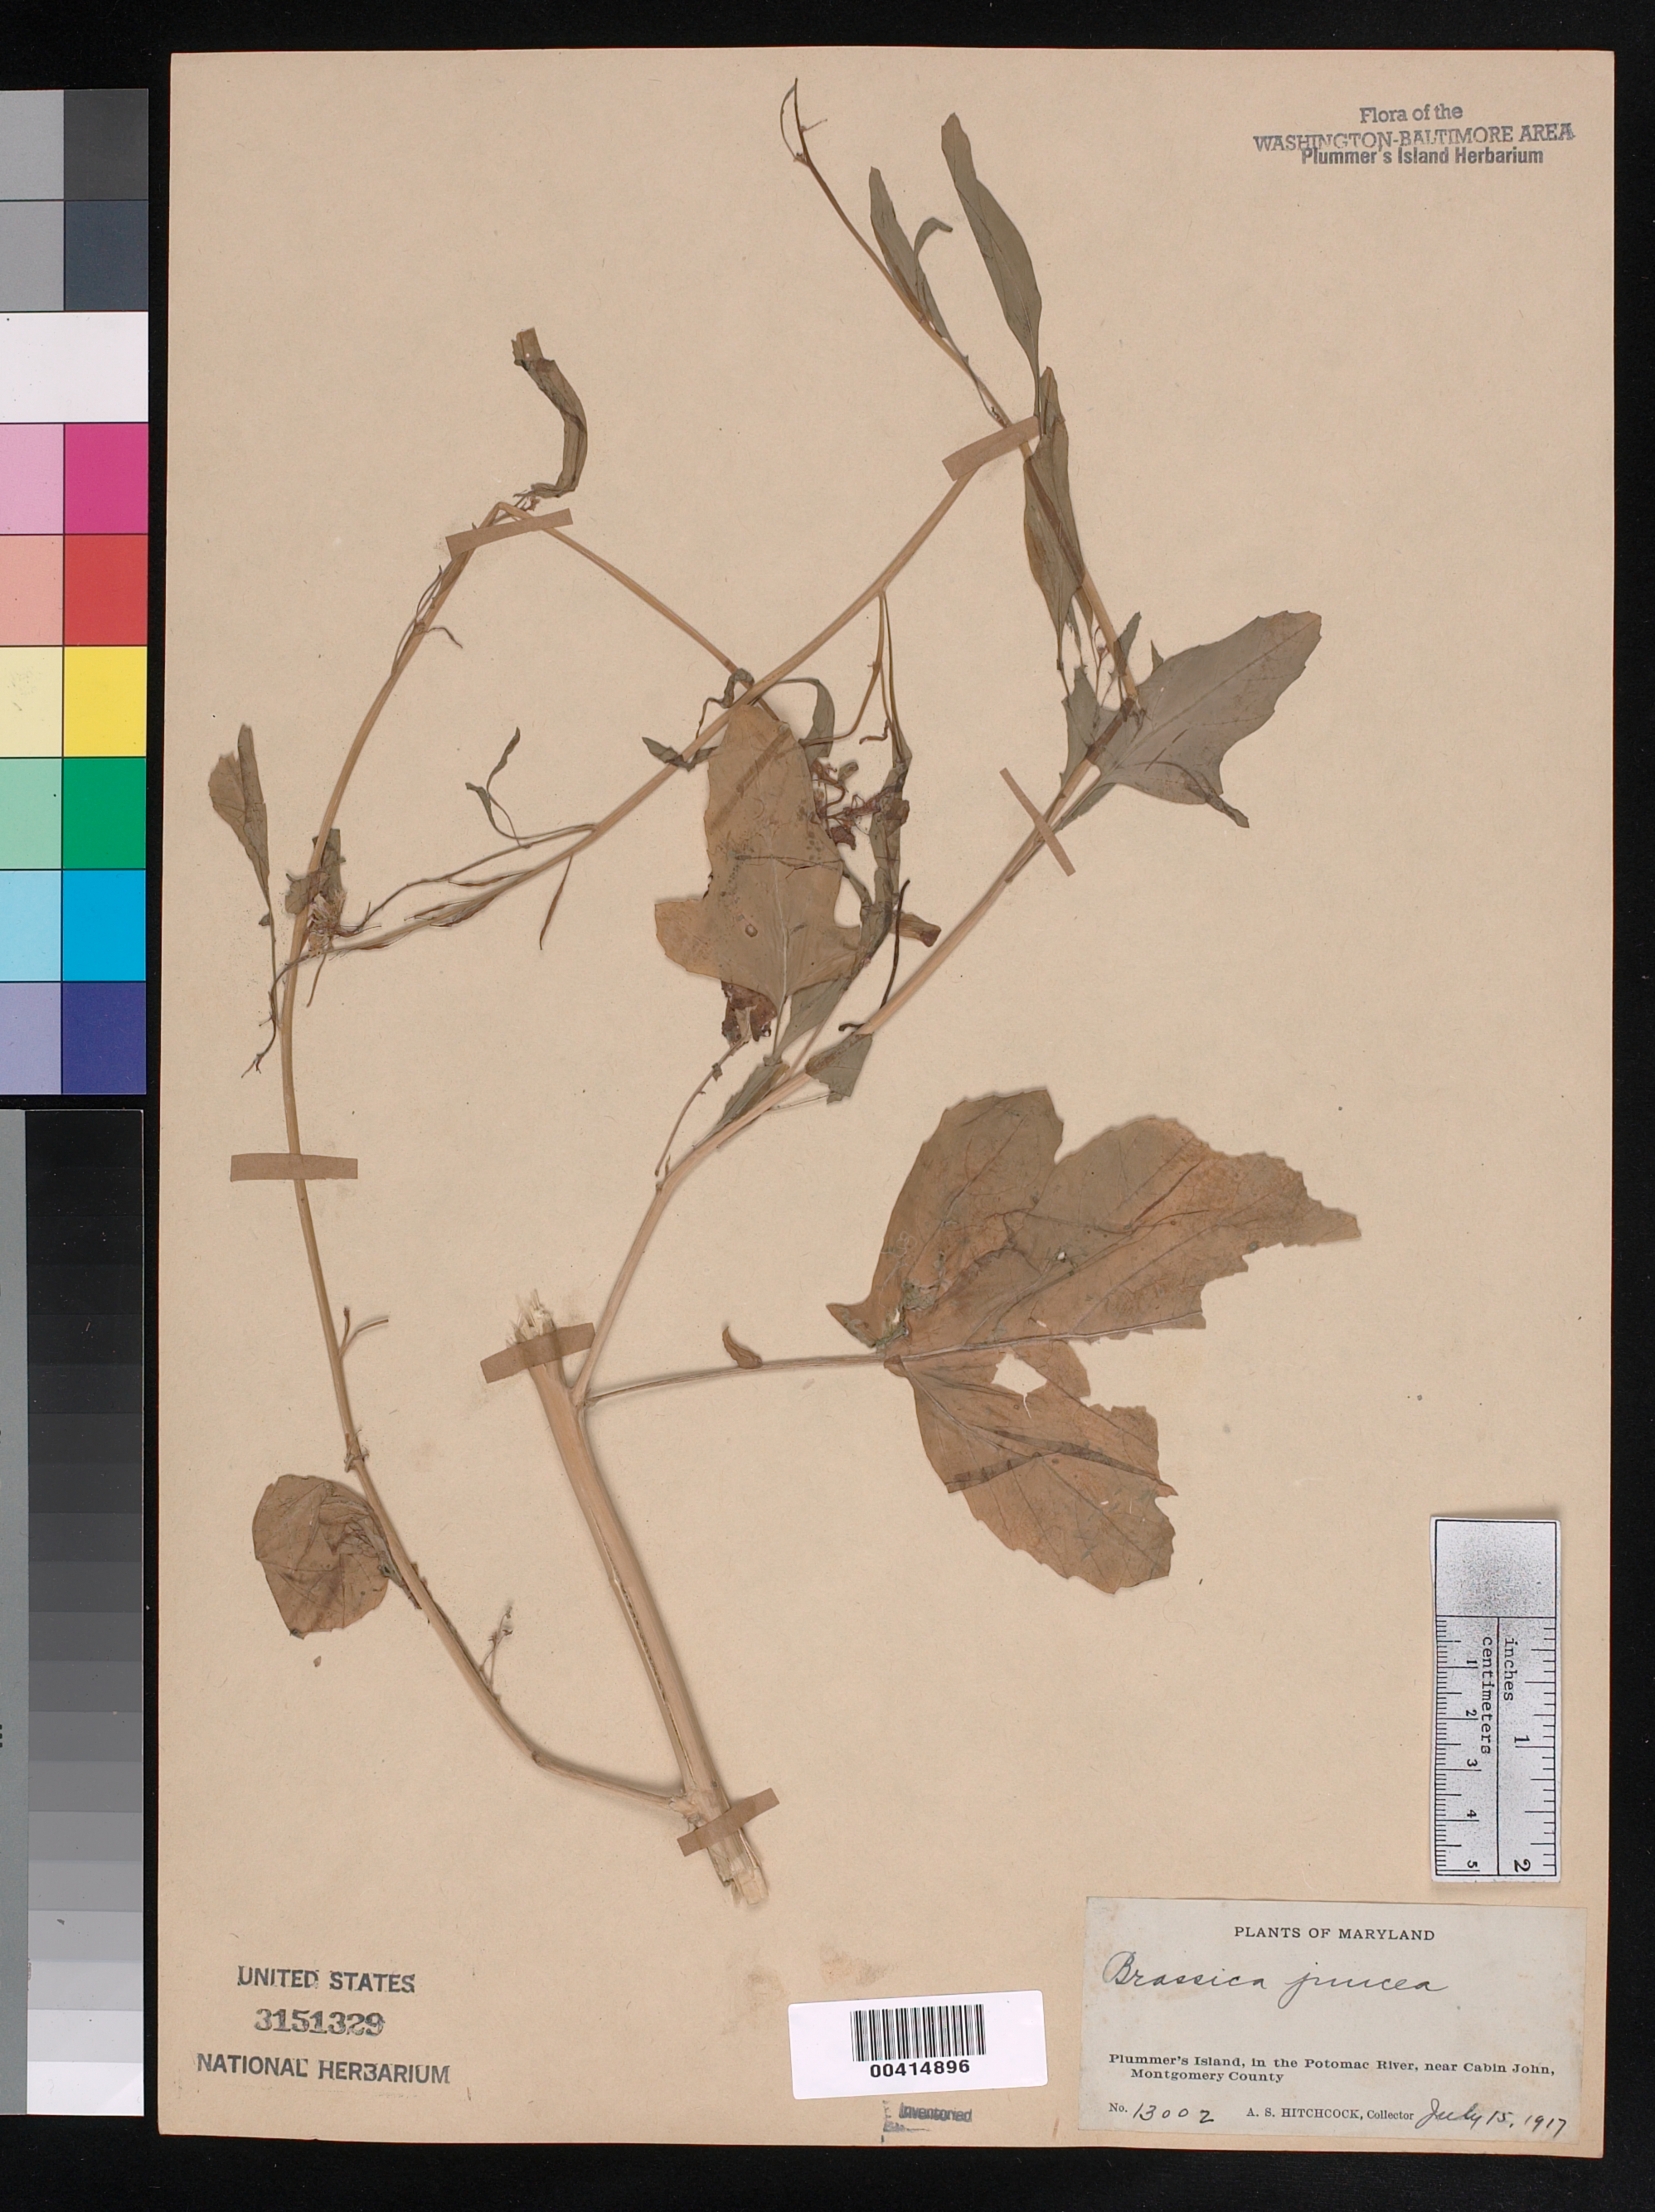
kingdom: Plantae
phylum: Tracheophyta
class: Magnoliopsida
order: Brassicales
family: Brassicaceae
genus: Brassica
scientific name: Brassica juncea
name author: (L.) Czern.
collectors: A. S. Hitchcock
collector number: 13002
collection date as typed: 15 Jul 1917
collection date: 1917-07-15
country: United States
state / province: Maryland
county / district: Montgomery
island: Plummers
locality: Plummer's Island C. & O. Canal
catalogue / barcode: US 3151329